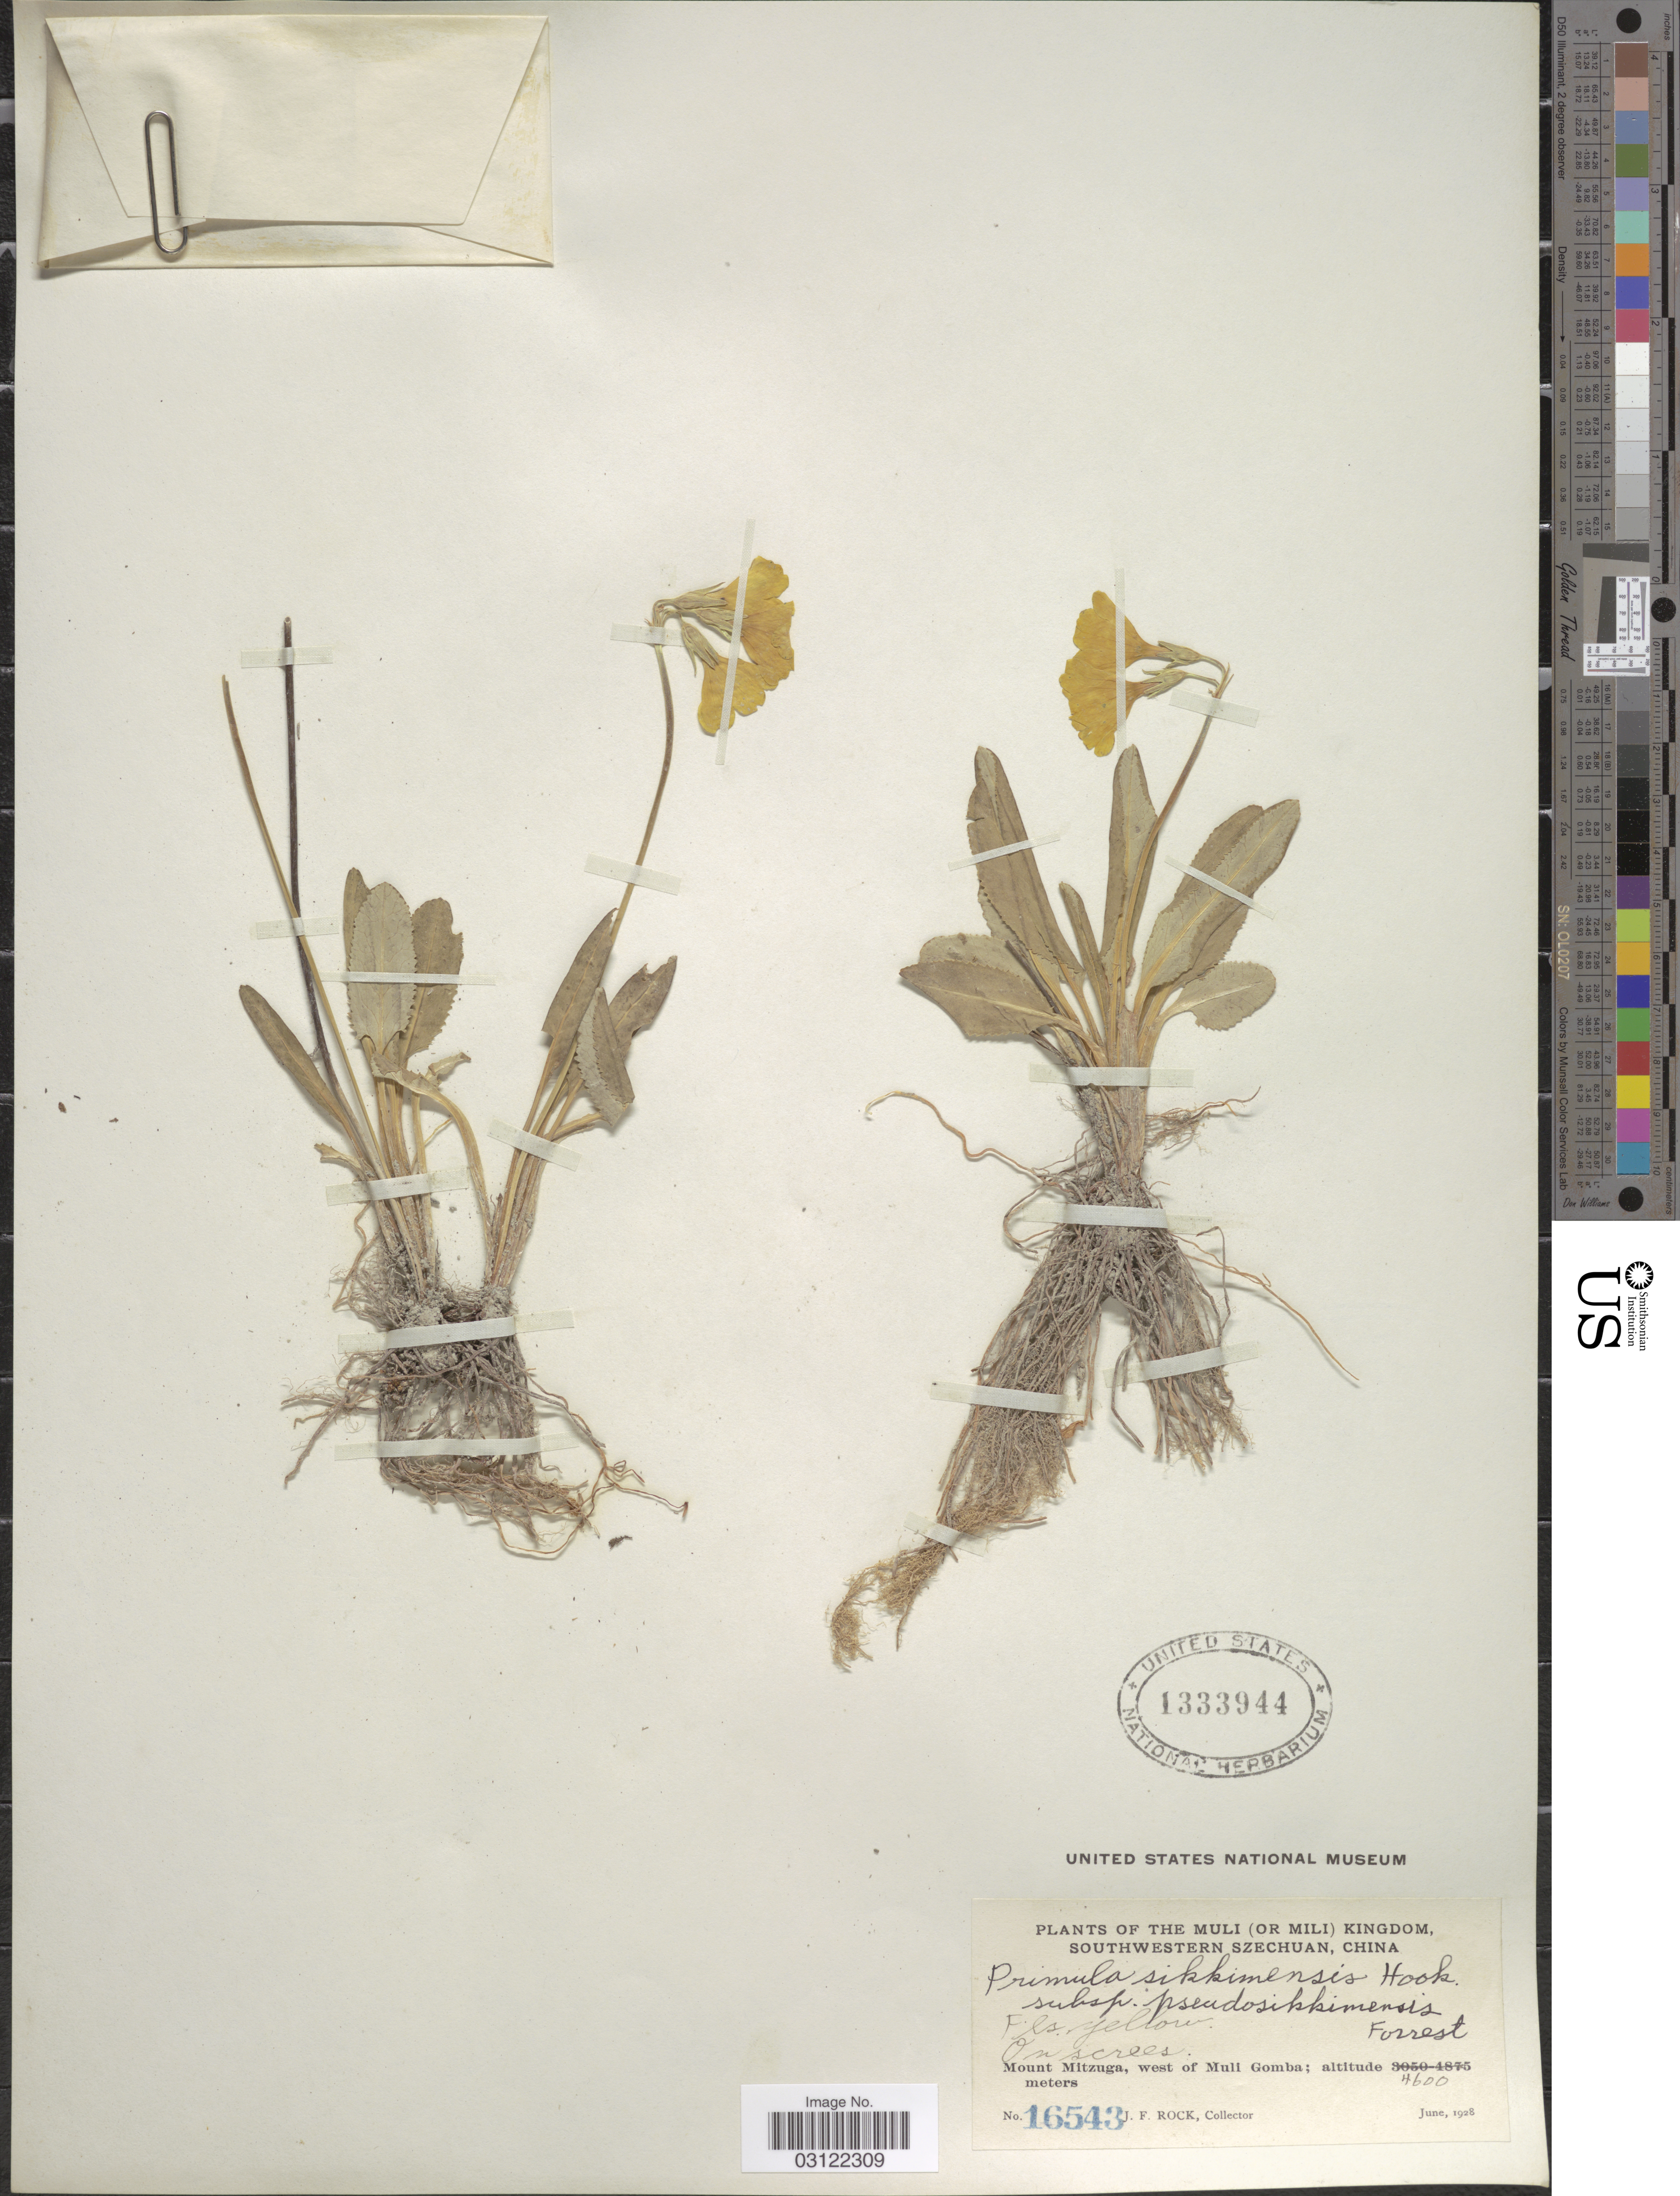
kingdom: Plantae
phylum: Tracheophyta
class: Magnoliopsida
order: Ericales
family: Primulaceae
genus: Primula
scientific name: Primula sikkimensis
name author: Hook.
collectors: J. Rock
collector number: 16543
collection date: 1928-06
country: China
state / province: Sichuan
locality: The Muli (or Mili) Kingdom, Southwestern Szechuan. Mount Mitzuga, west of Muli Gomba.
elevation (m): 4600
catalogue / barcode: US 1333944